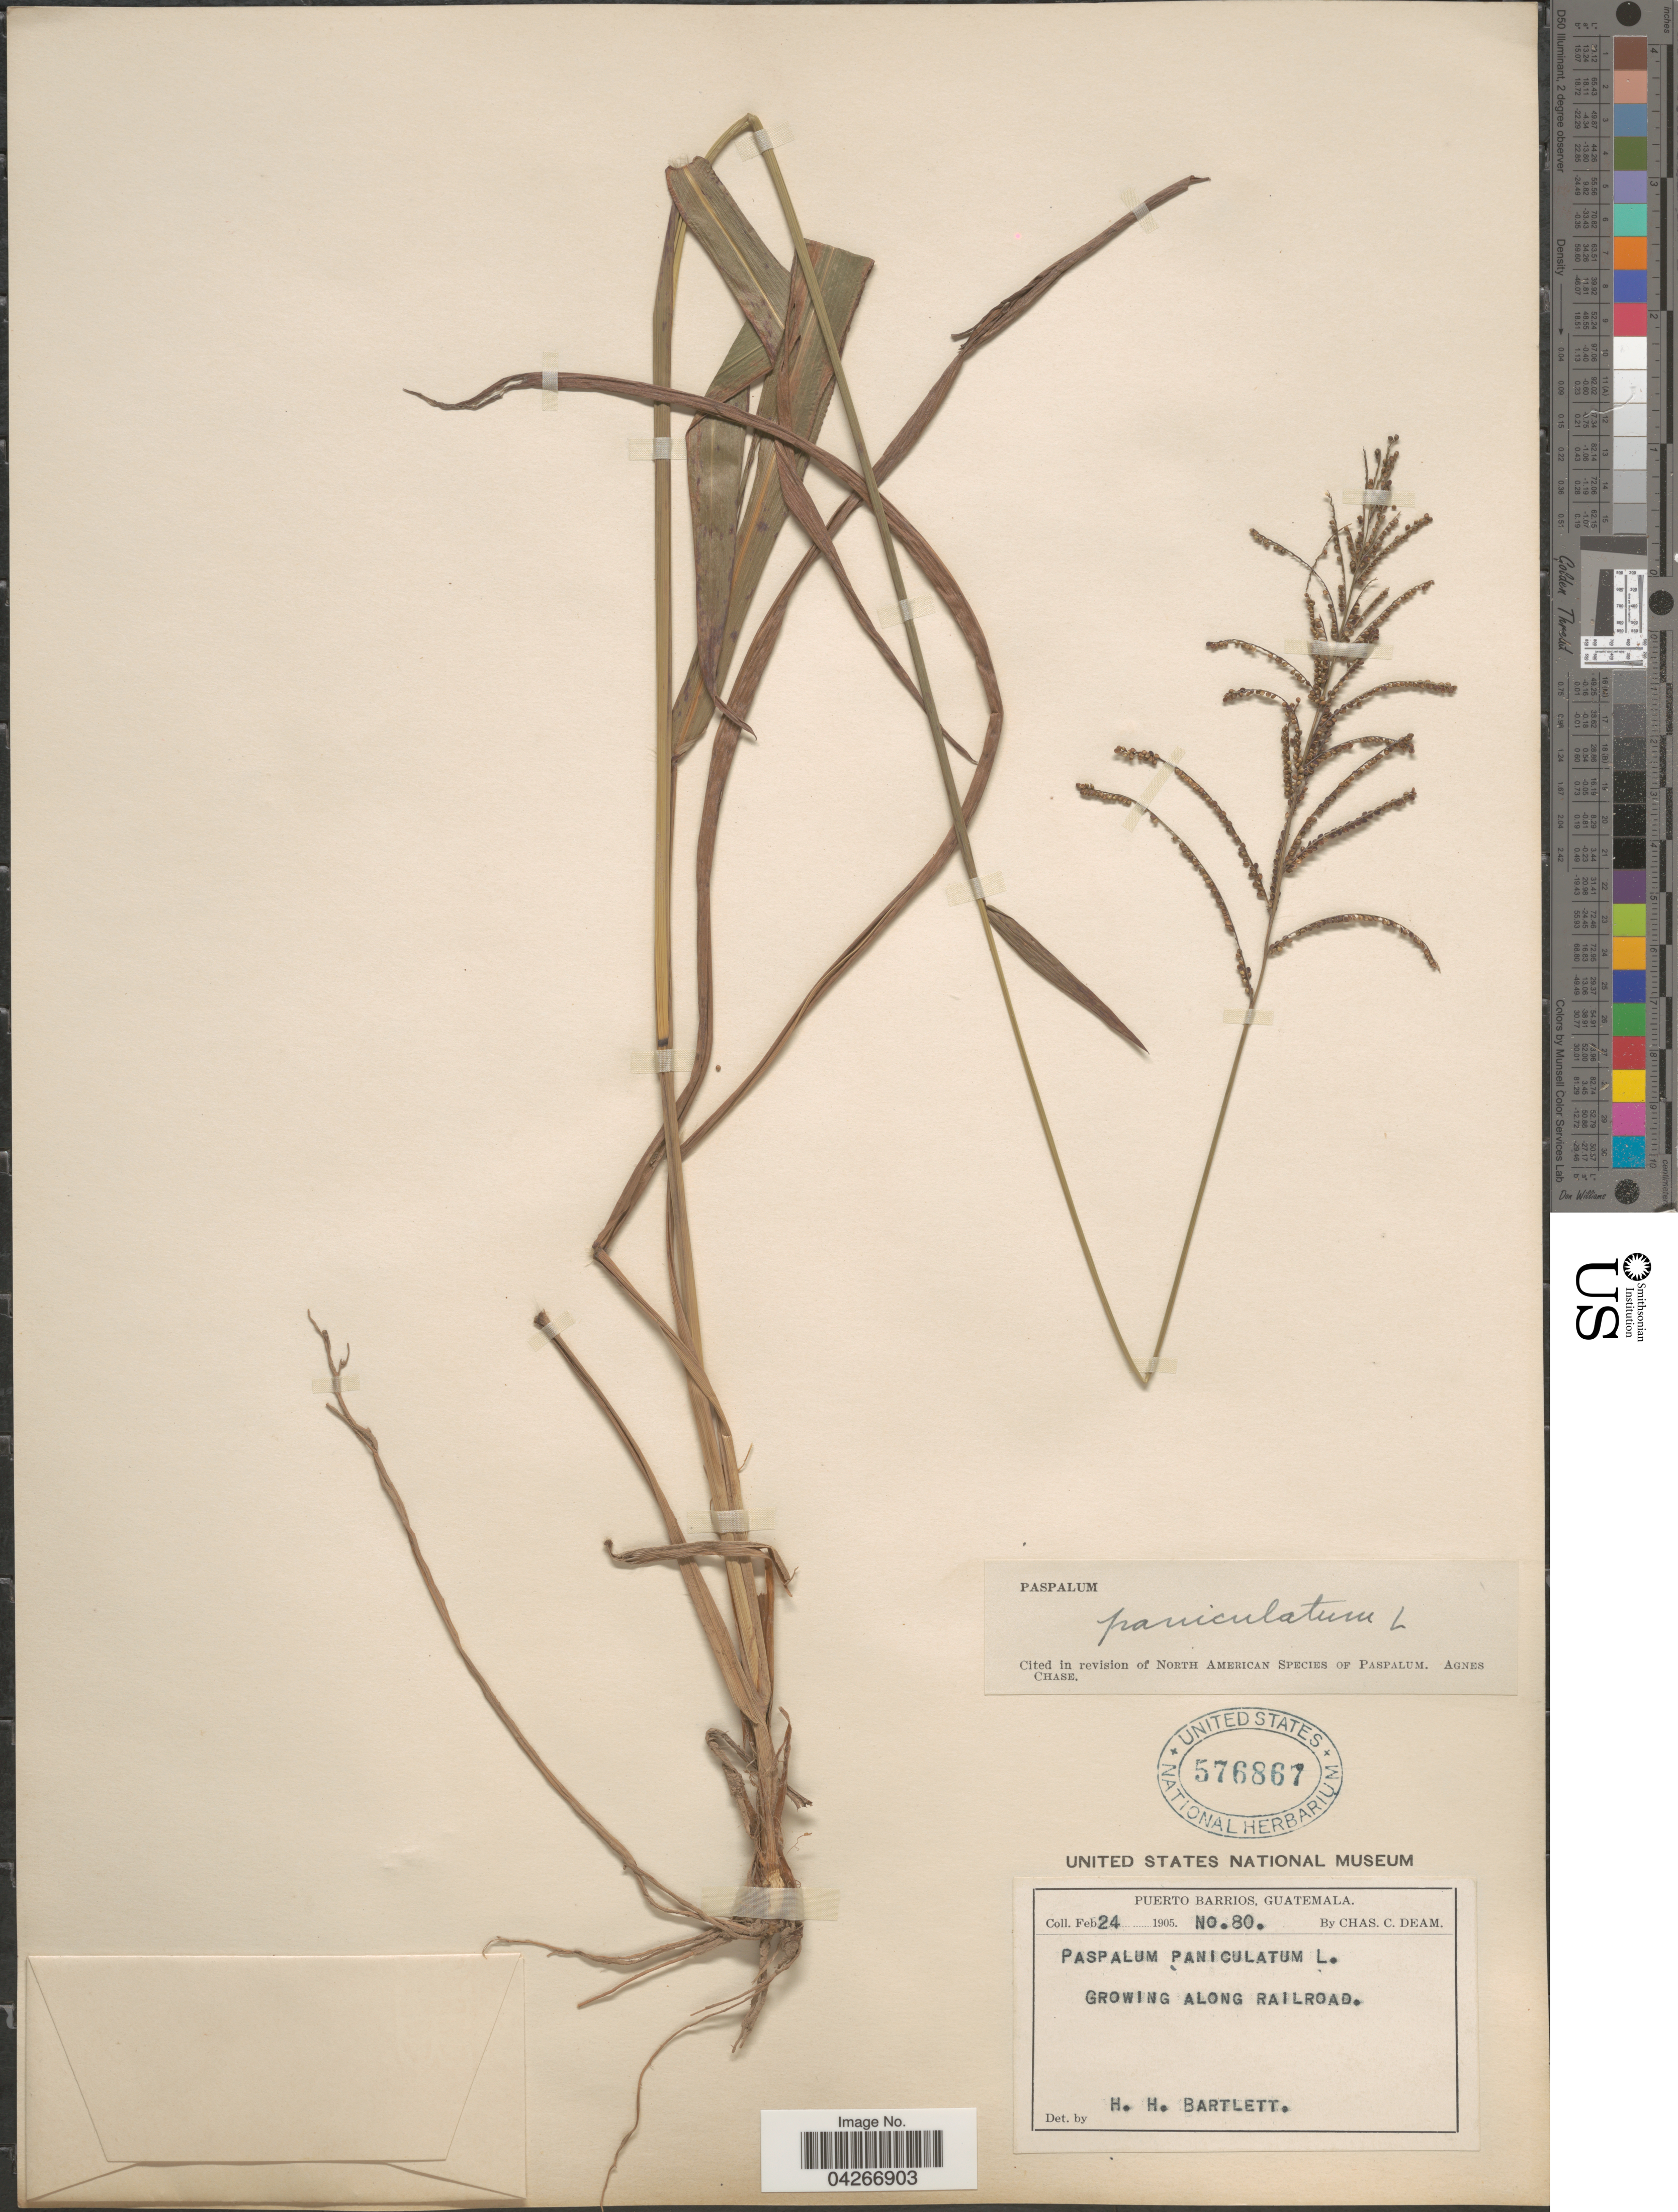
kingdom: Plantae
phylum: Tracheophyta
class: Liliopsida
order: Poales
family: Poaceae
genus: Paspalum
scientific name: Paspalum paniculatum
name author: L.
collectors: C. C. Deam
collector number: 80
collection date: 1905-02-24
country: Guatemala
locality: Puerto Barrios.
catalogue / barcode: US 576867